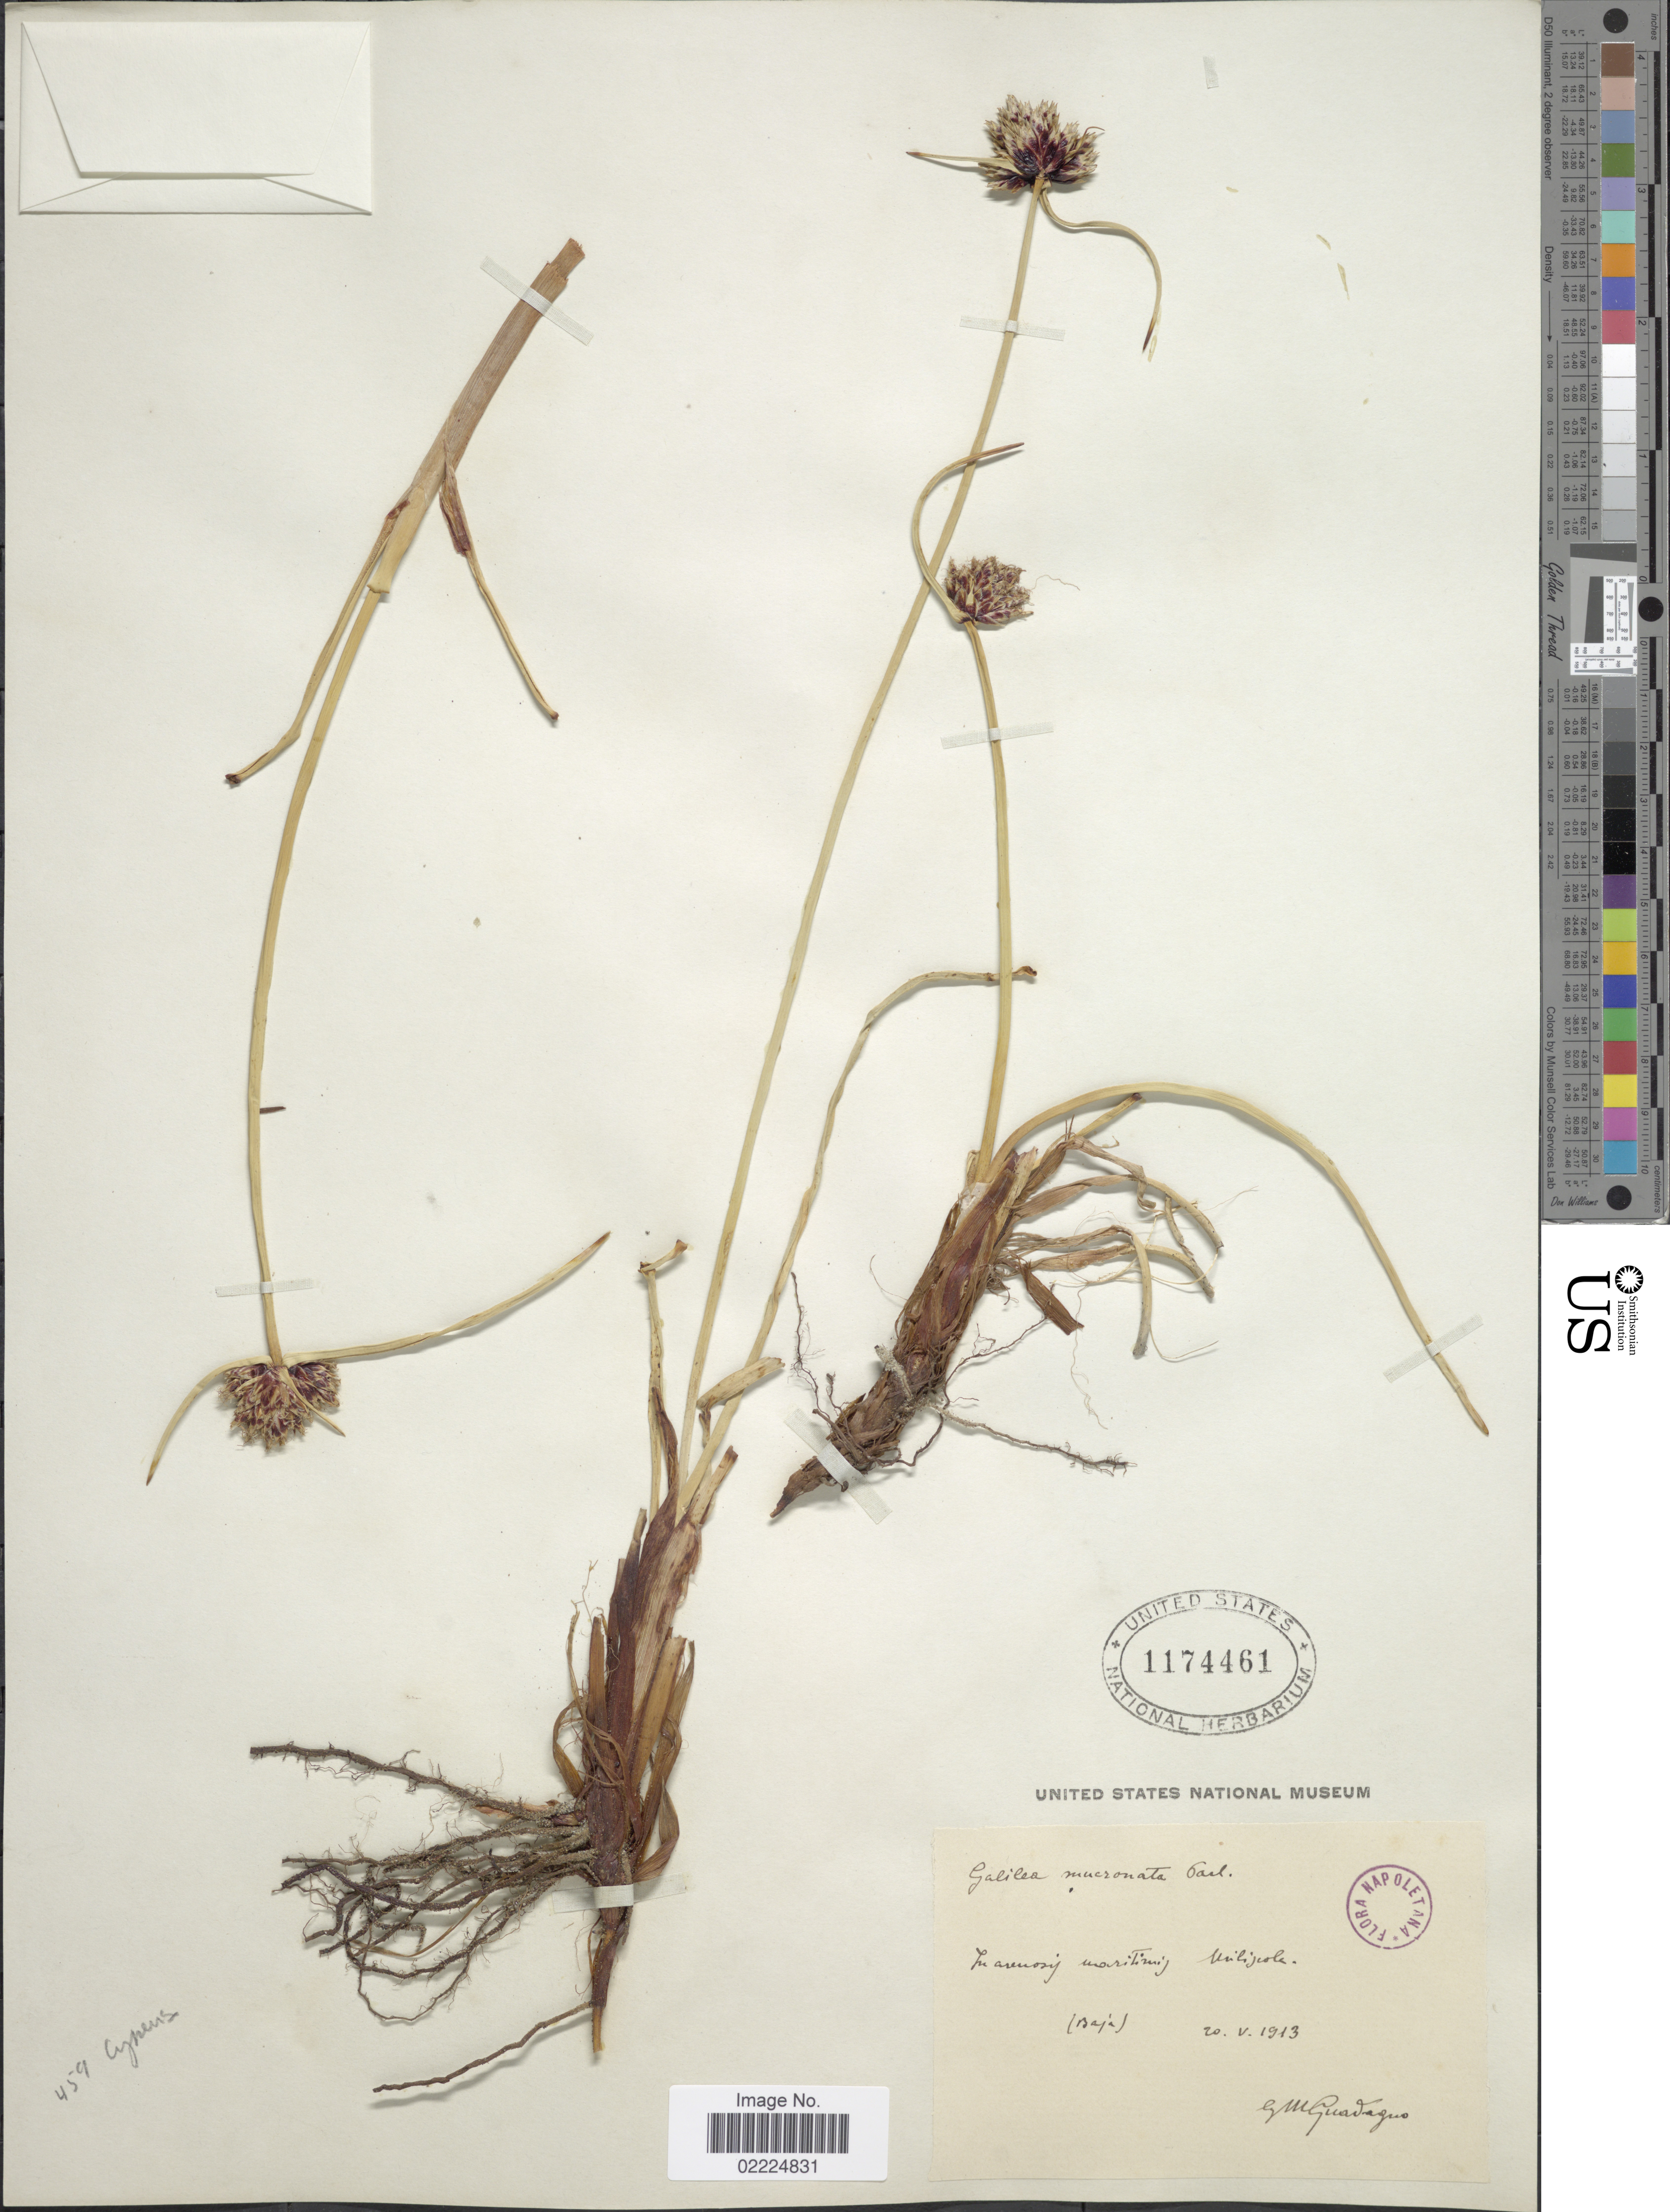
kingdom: Plantae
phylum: Tracheophyta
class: Liliopsida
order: Poales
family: Cyperaceae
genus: Cyperus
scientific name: Cyperus capitatus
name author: Vand.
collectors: G. Guadagno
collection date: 1913-05-20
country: Italy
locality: In arenosis maritimis [illegible text]ola. Baja.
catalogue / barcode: US 1174461